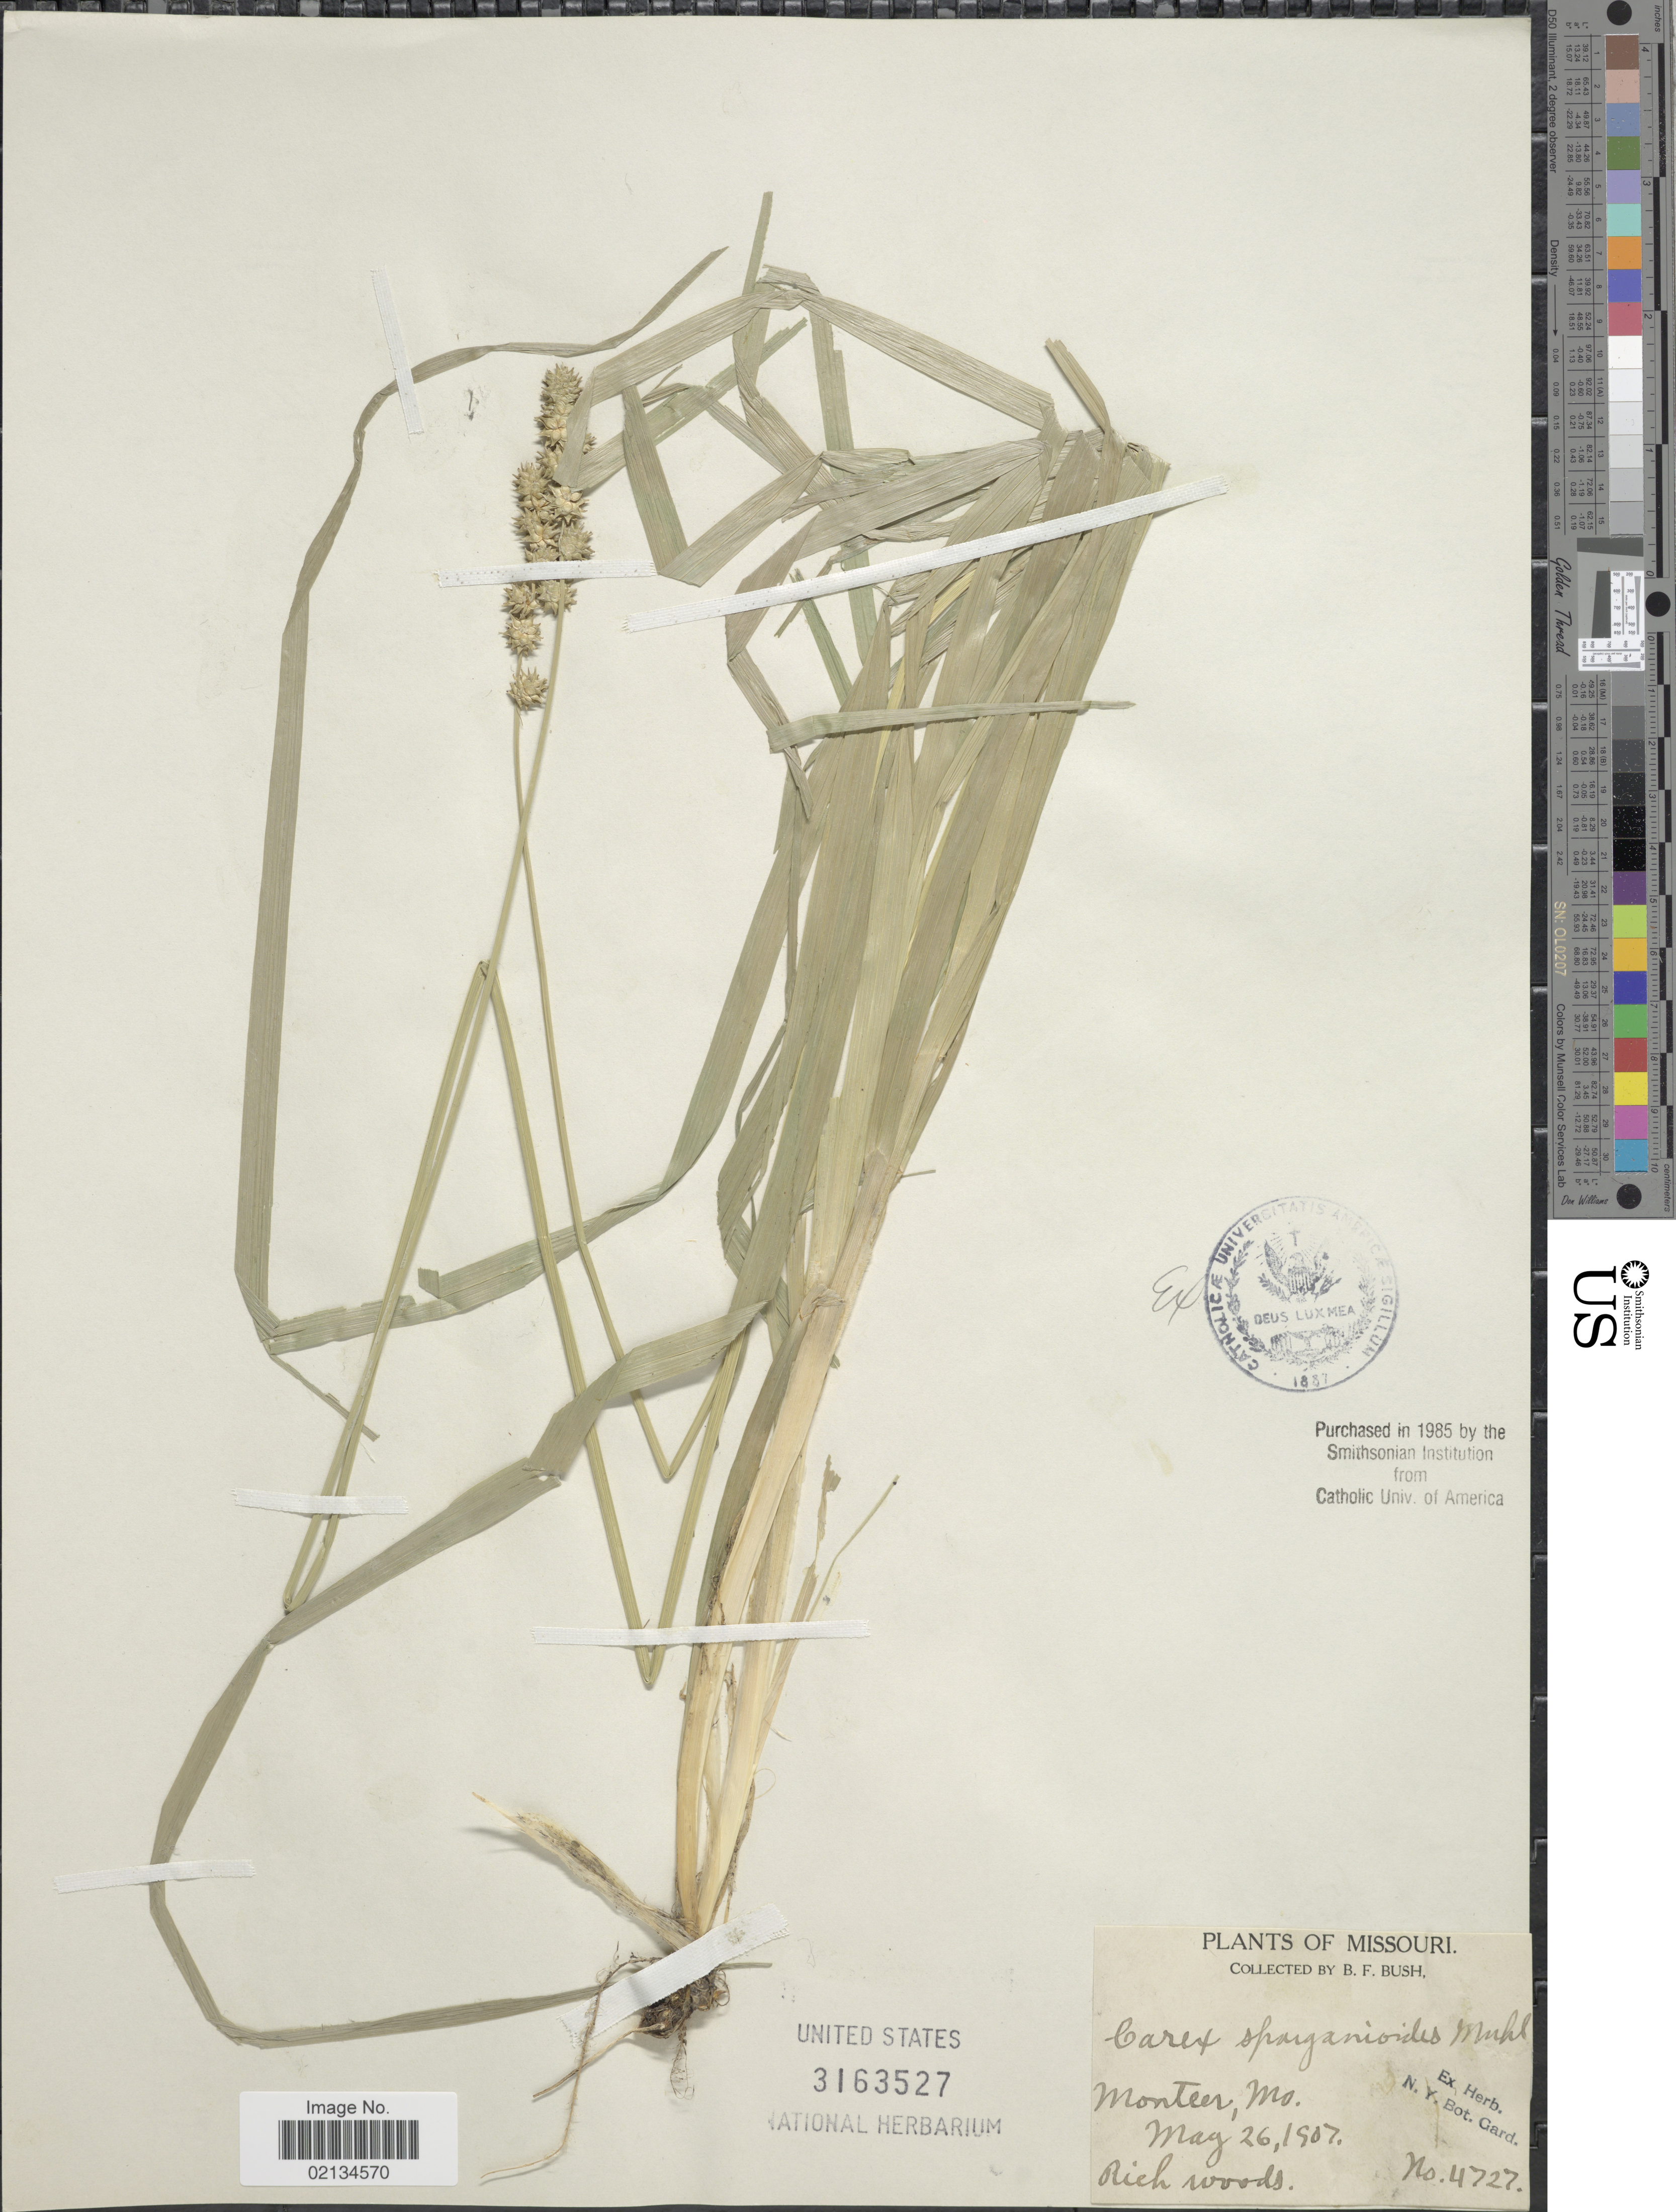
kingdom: Plantae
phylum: Tracheophyta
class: Liliopsida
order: Poales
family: Cyperaceae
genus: Carex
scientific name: Carex sparganioides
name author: Muhl. ex Willd.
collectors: B. F. Bush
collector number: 4727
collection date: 1907-05-26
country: United States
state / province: Missouri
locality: Monteer.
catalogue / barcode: US 3163527